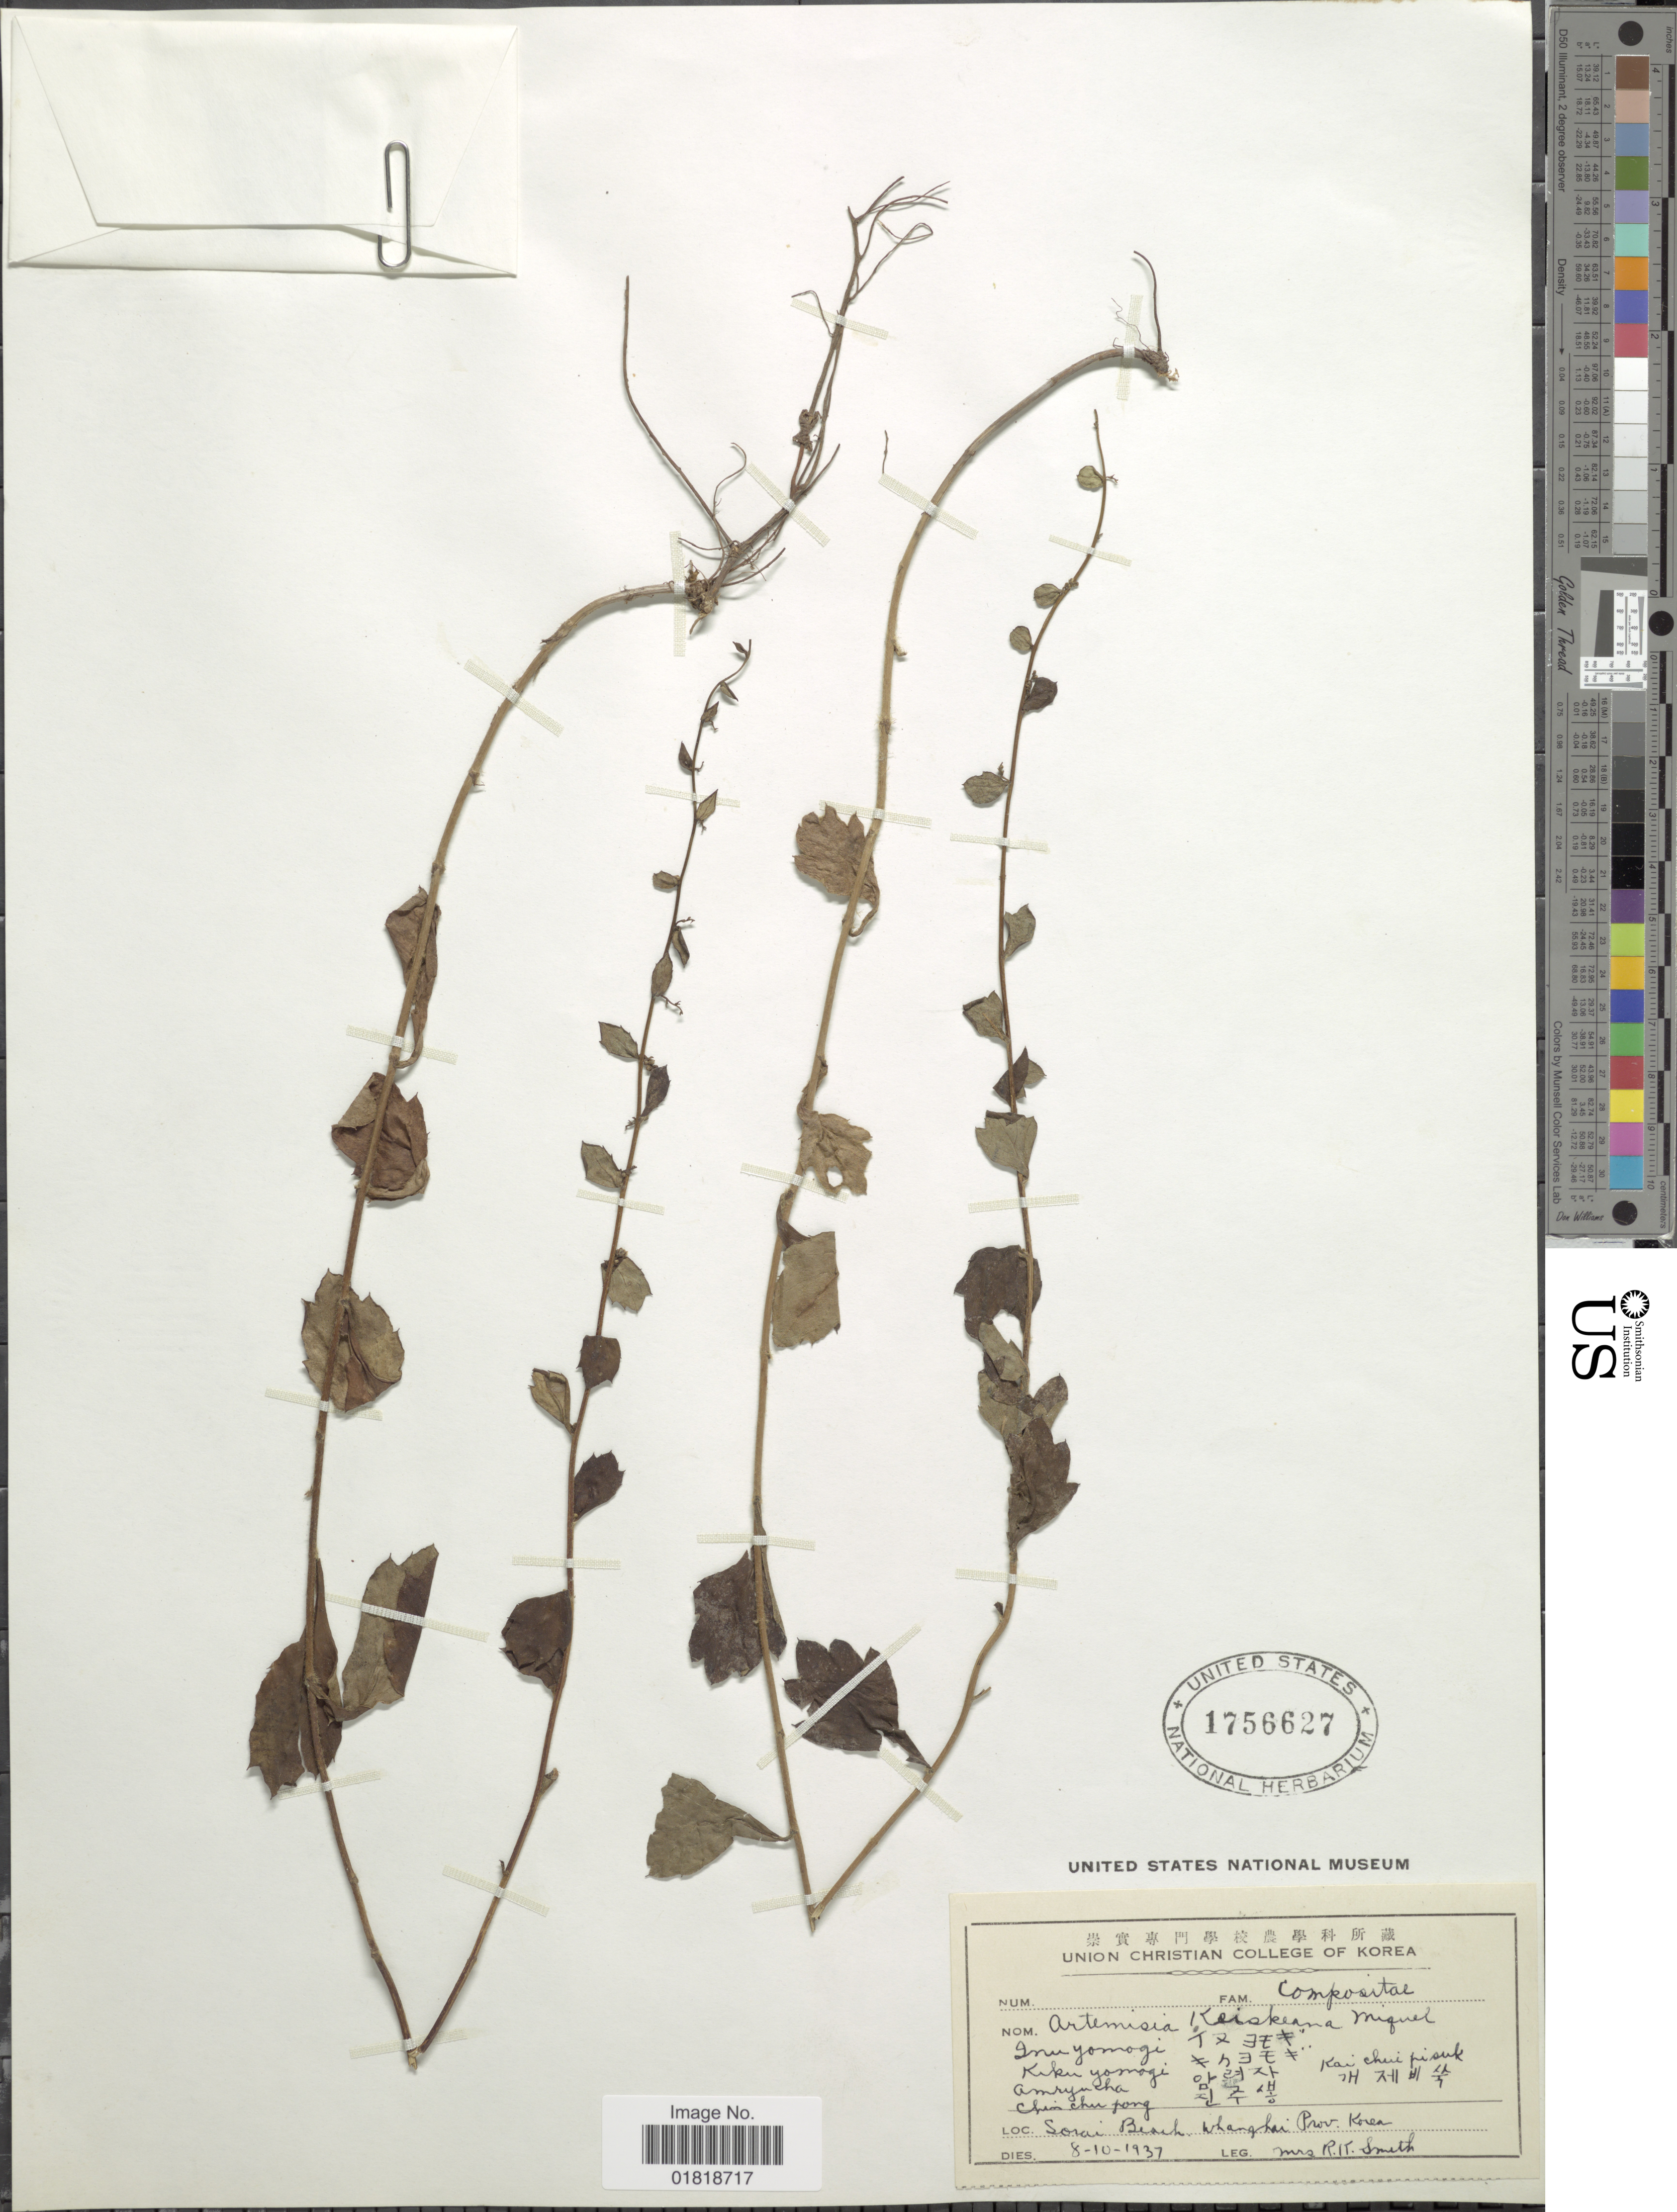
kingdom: Plantae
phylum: Tracheophyta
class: Magnoliopsida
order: Asterales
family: Asteraceae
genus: Artemisia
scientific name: Artemisia keiskeana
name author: Miq.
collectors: Mrs. R. K. Smith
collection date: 1937-10-08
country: North Korea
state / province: South Hwanghae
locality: Sorai Beach, Whanghai Prov.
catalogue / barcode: US 1756627